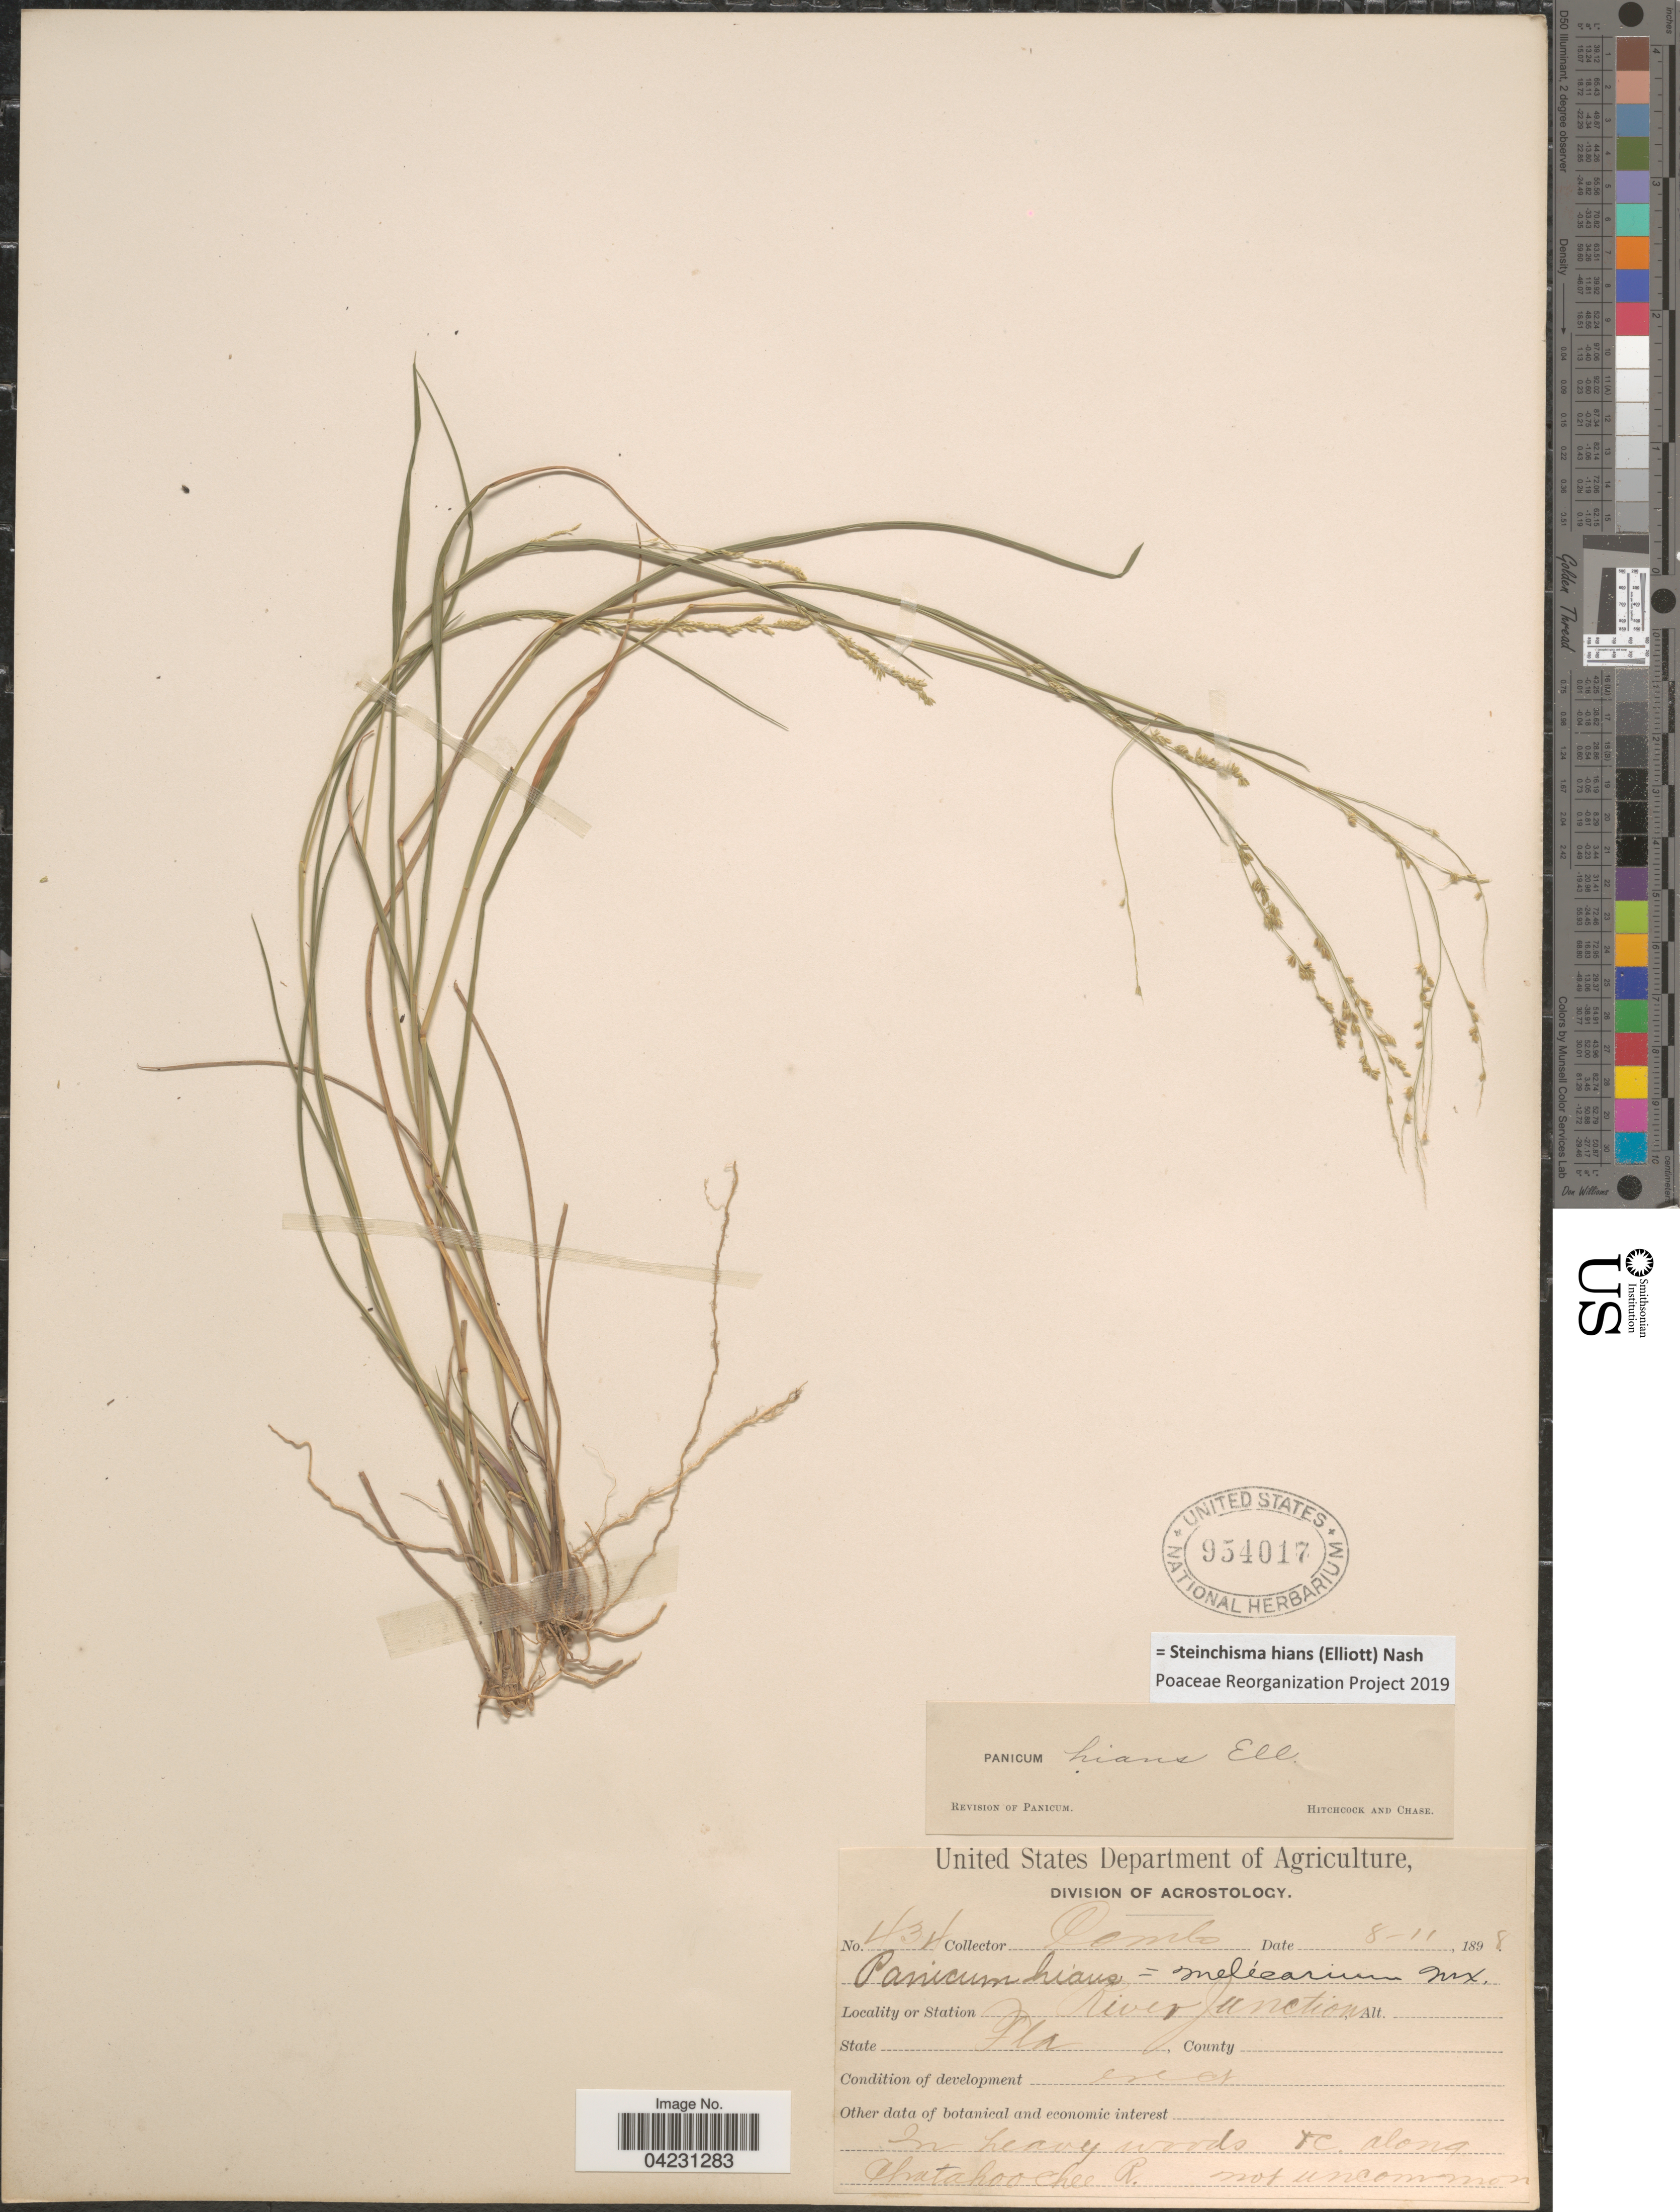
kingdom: Plantae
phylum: Tracheophyta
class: Liliopsida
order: Poales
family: Poaceae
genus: Steinchisma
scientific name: Steinchisma hians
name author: (Elliott) Nash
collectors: -. Combs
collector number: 434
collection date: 1898-08-11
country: United States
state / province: Florida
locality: River Junction. In heavy woods & c along Chatahoochee R.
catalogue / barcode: US 954017